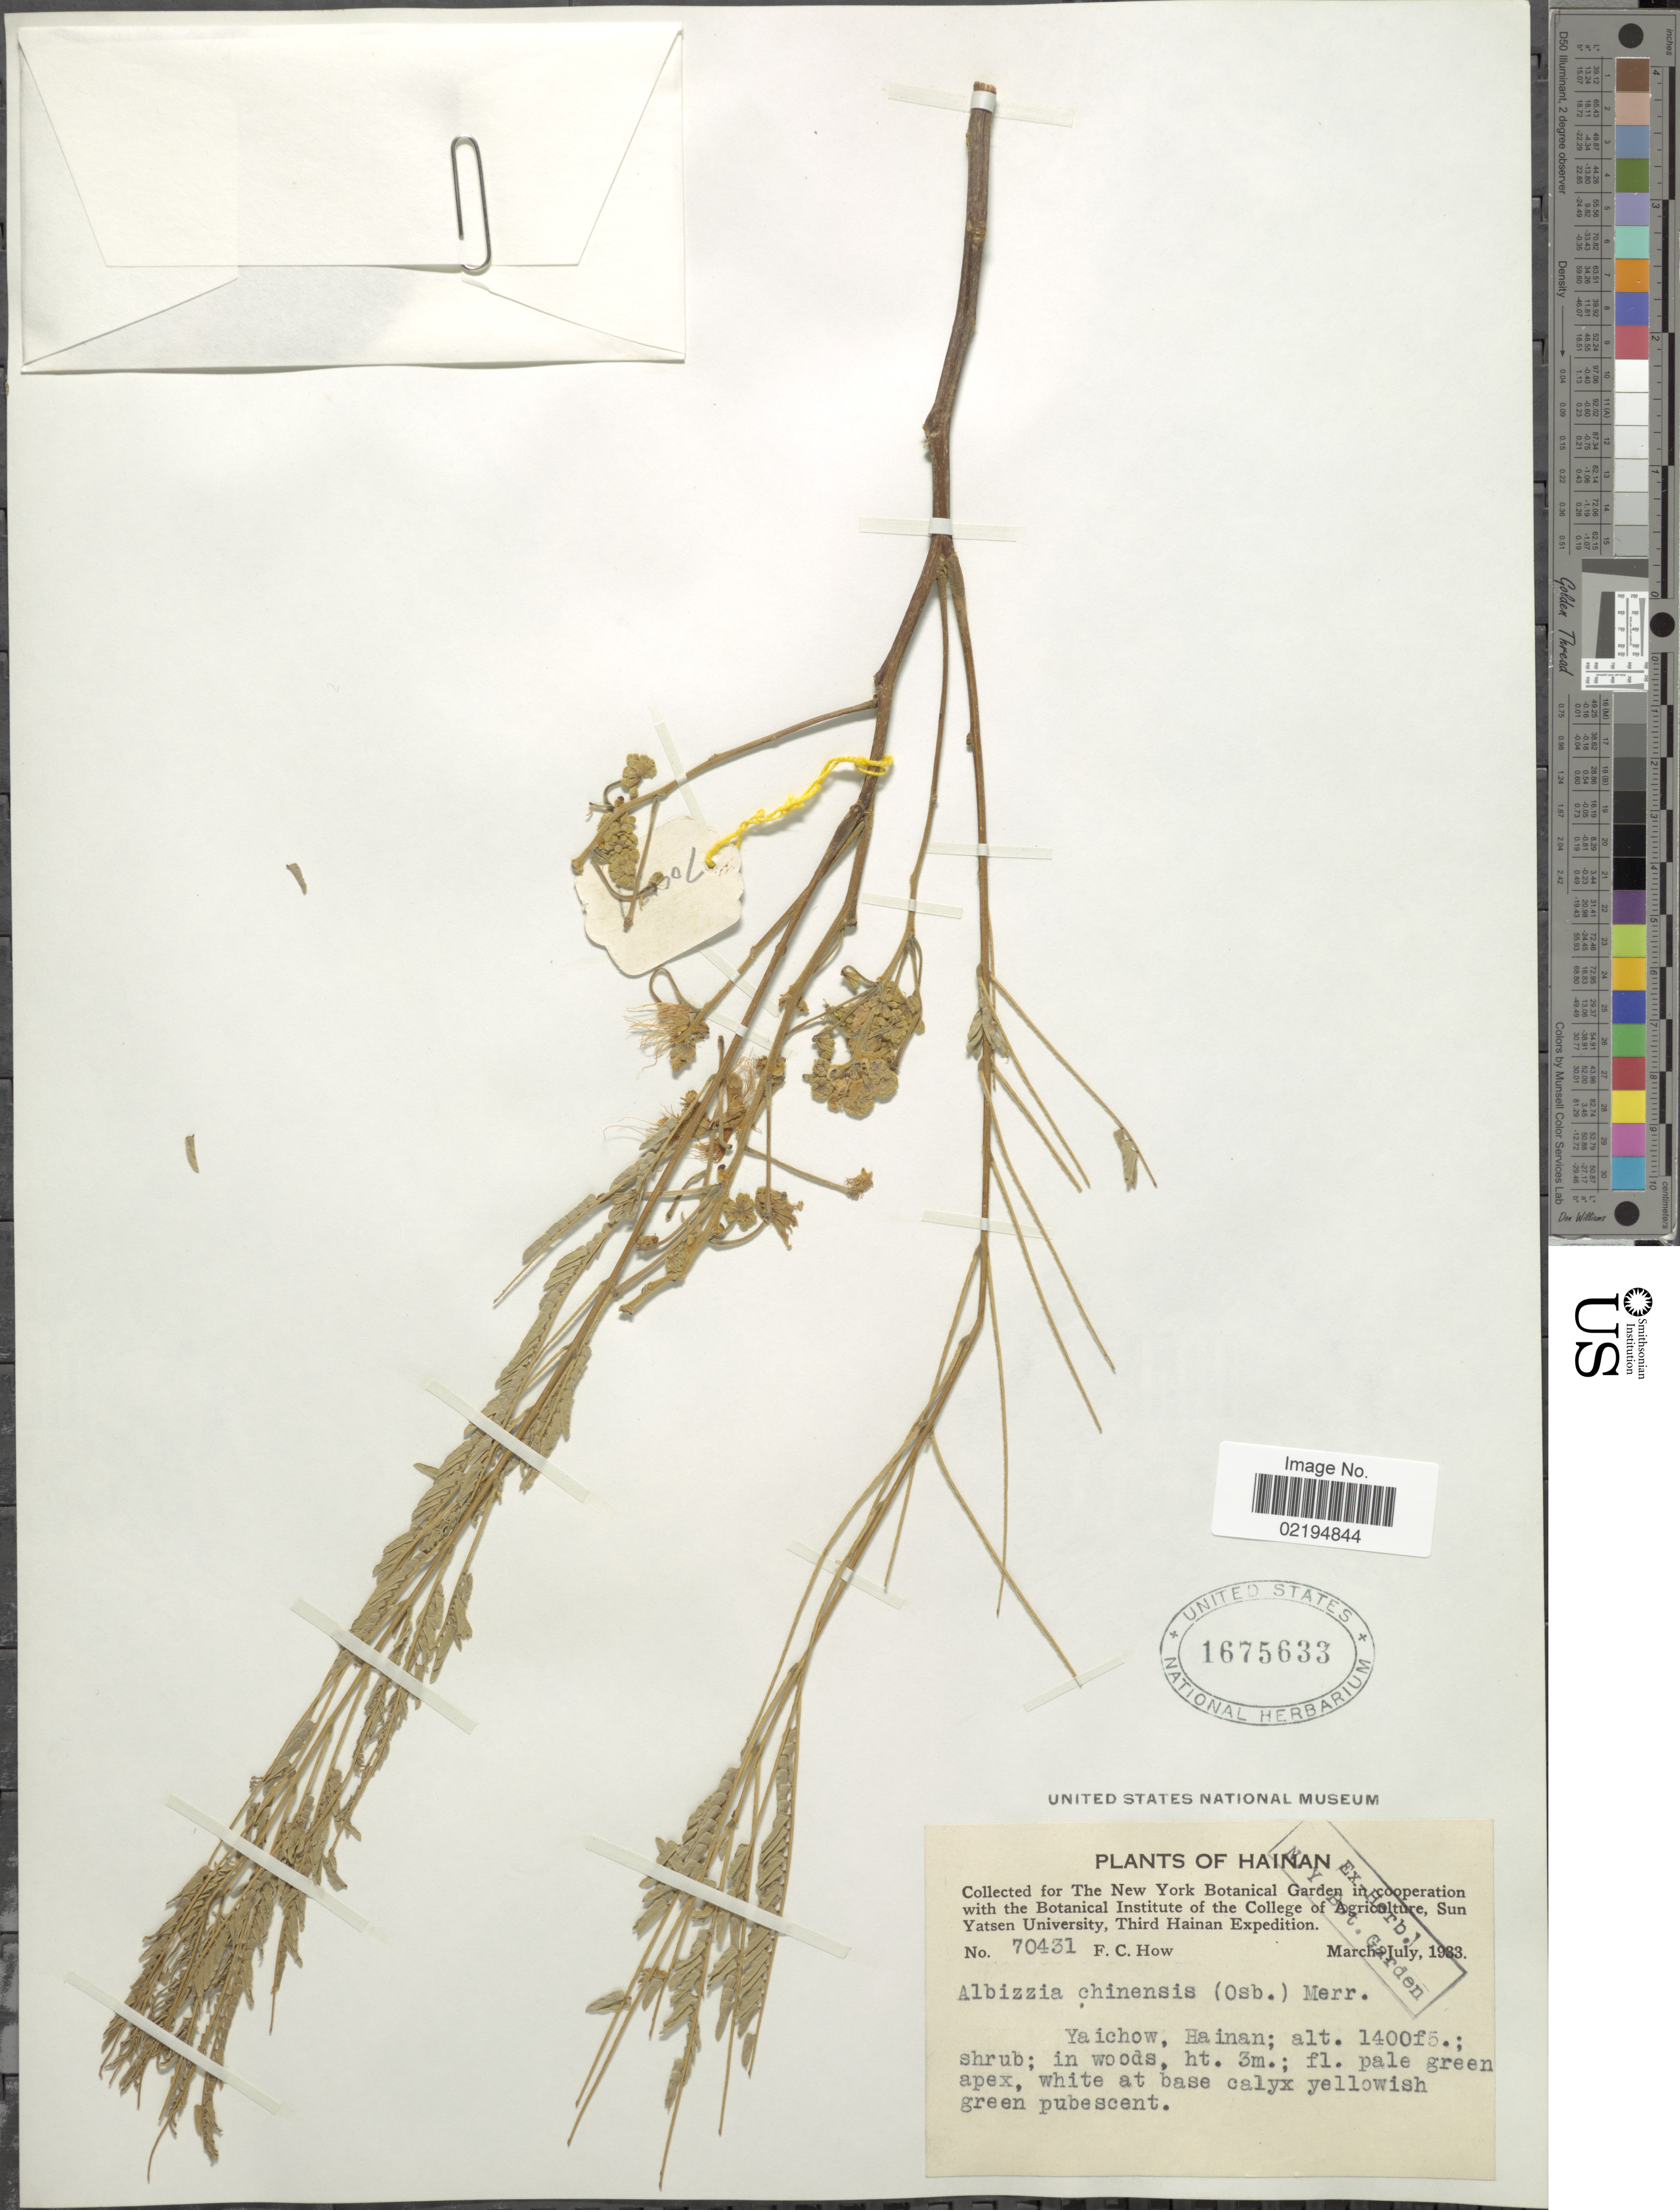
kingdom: Plantae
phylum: Tracheophyta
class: Magnoliopsida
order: Fabales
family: Fabaceae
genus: Albizia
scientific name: Albizia chinensis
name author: (Osbeck) Merr.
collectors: F. C. How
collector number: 70431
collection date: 1933-03/1933-07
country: China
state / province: Hainan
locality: Yaichow.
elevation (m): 427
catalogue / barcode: US 1675633